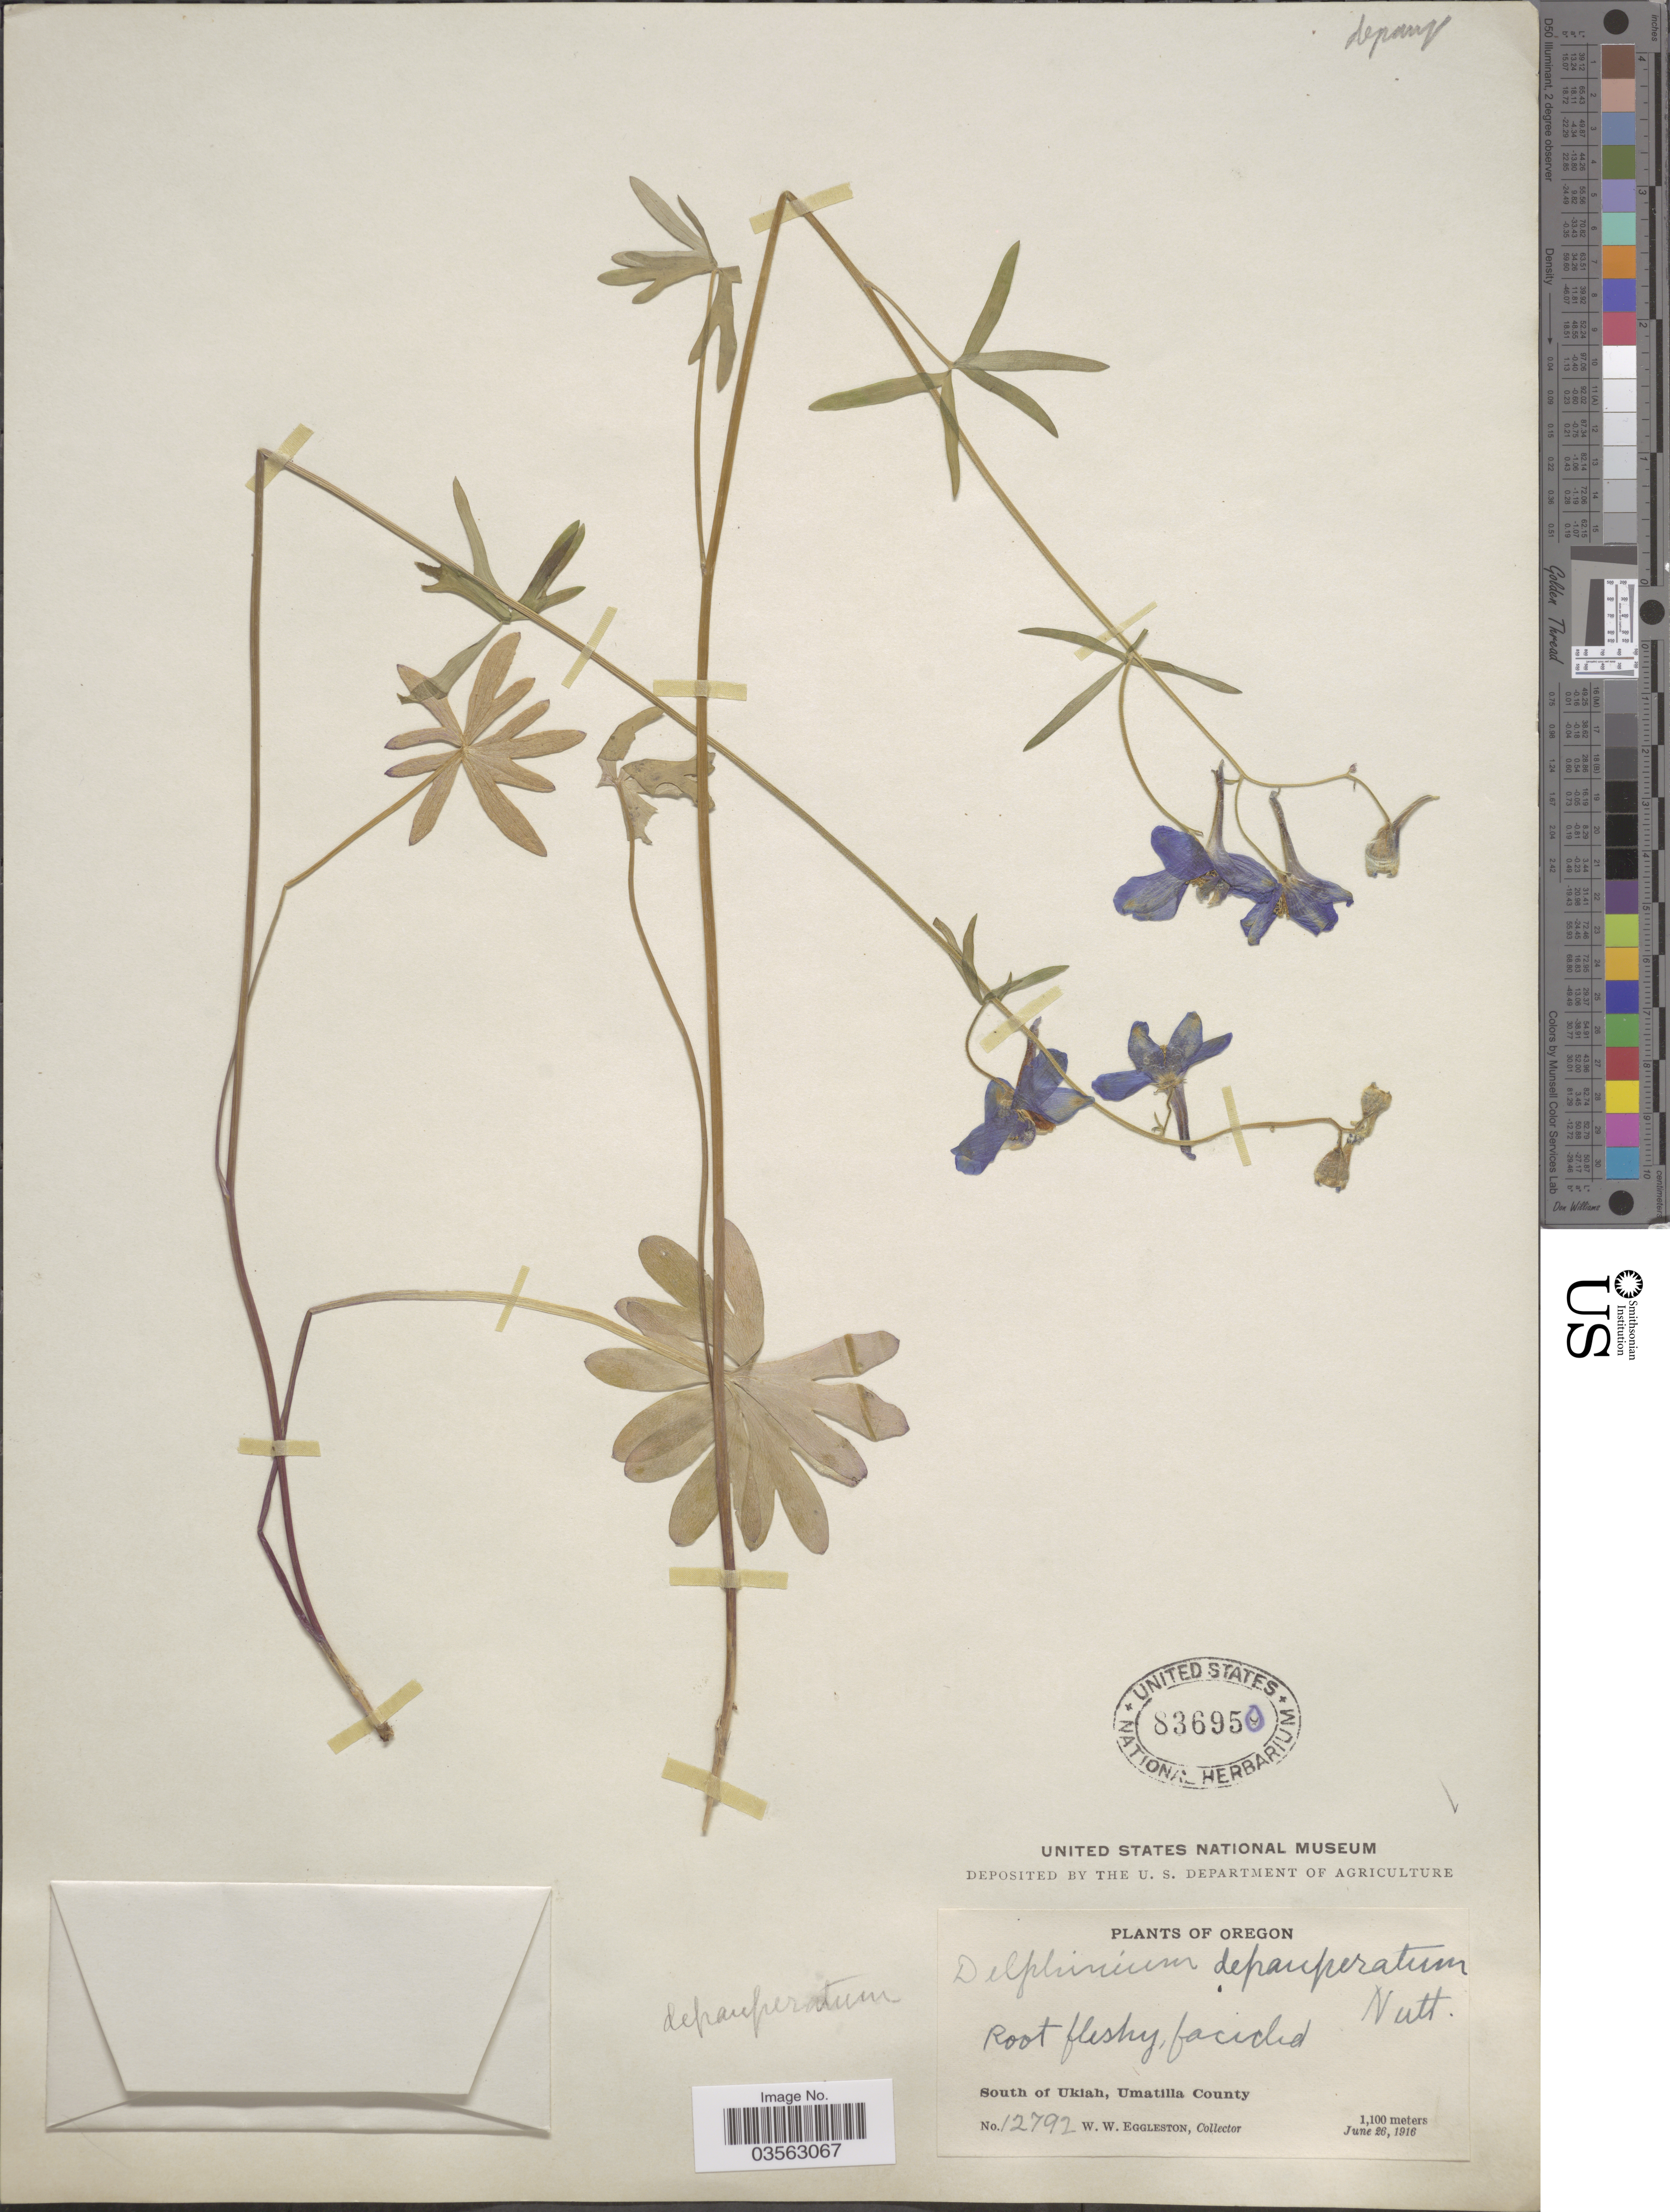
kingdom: Plantae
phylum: Tracheophyta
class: Magnoliopsida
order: Ranunculales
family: Ranunculaceae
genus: Delphinium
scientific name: Delphinium depauperatum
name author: Nutt.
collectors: W. W. Eggleston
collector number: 12792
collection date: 1916-06-26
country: United States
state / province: Oregon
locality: South of Ukiah, Umatilla County.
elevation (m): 1100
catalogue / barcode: US 836950